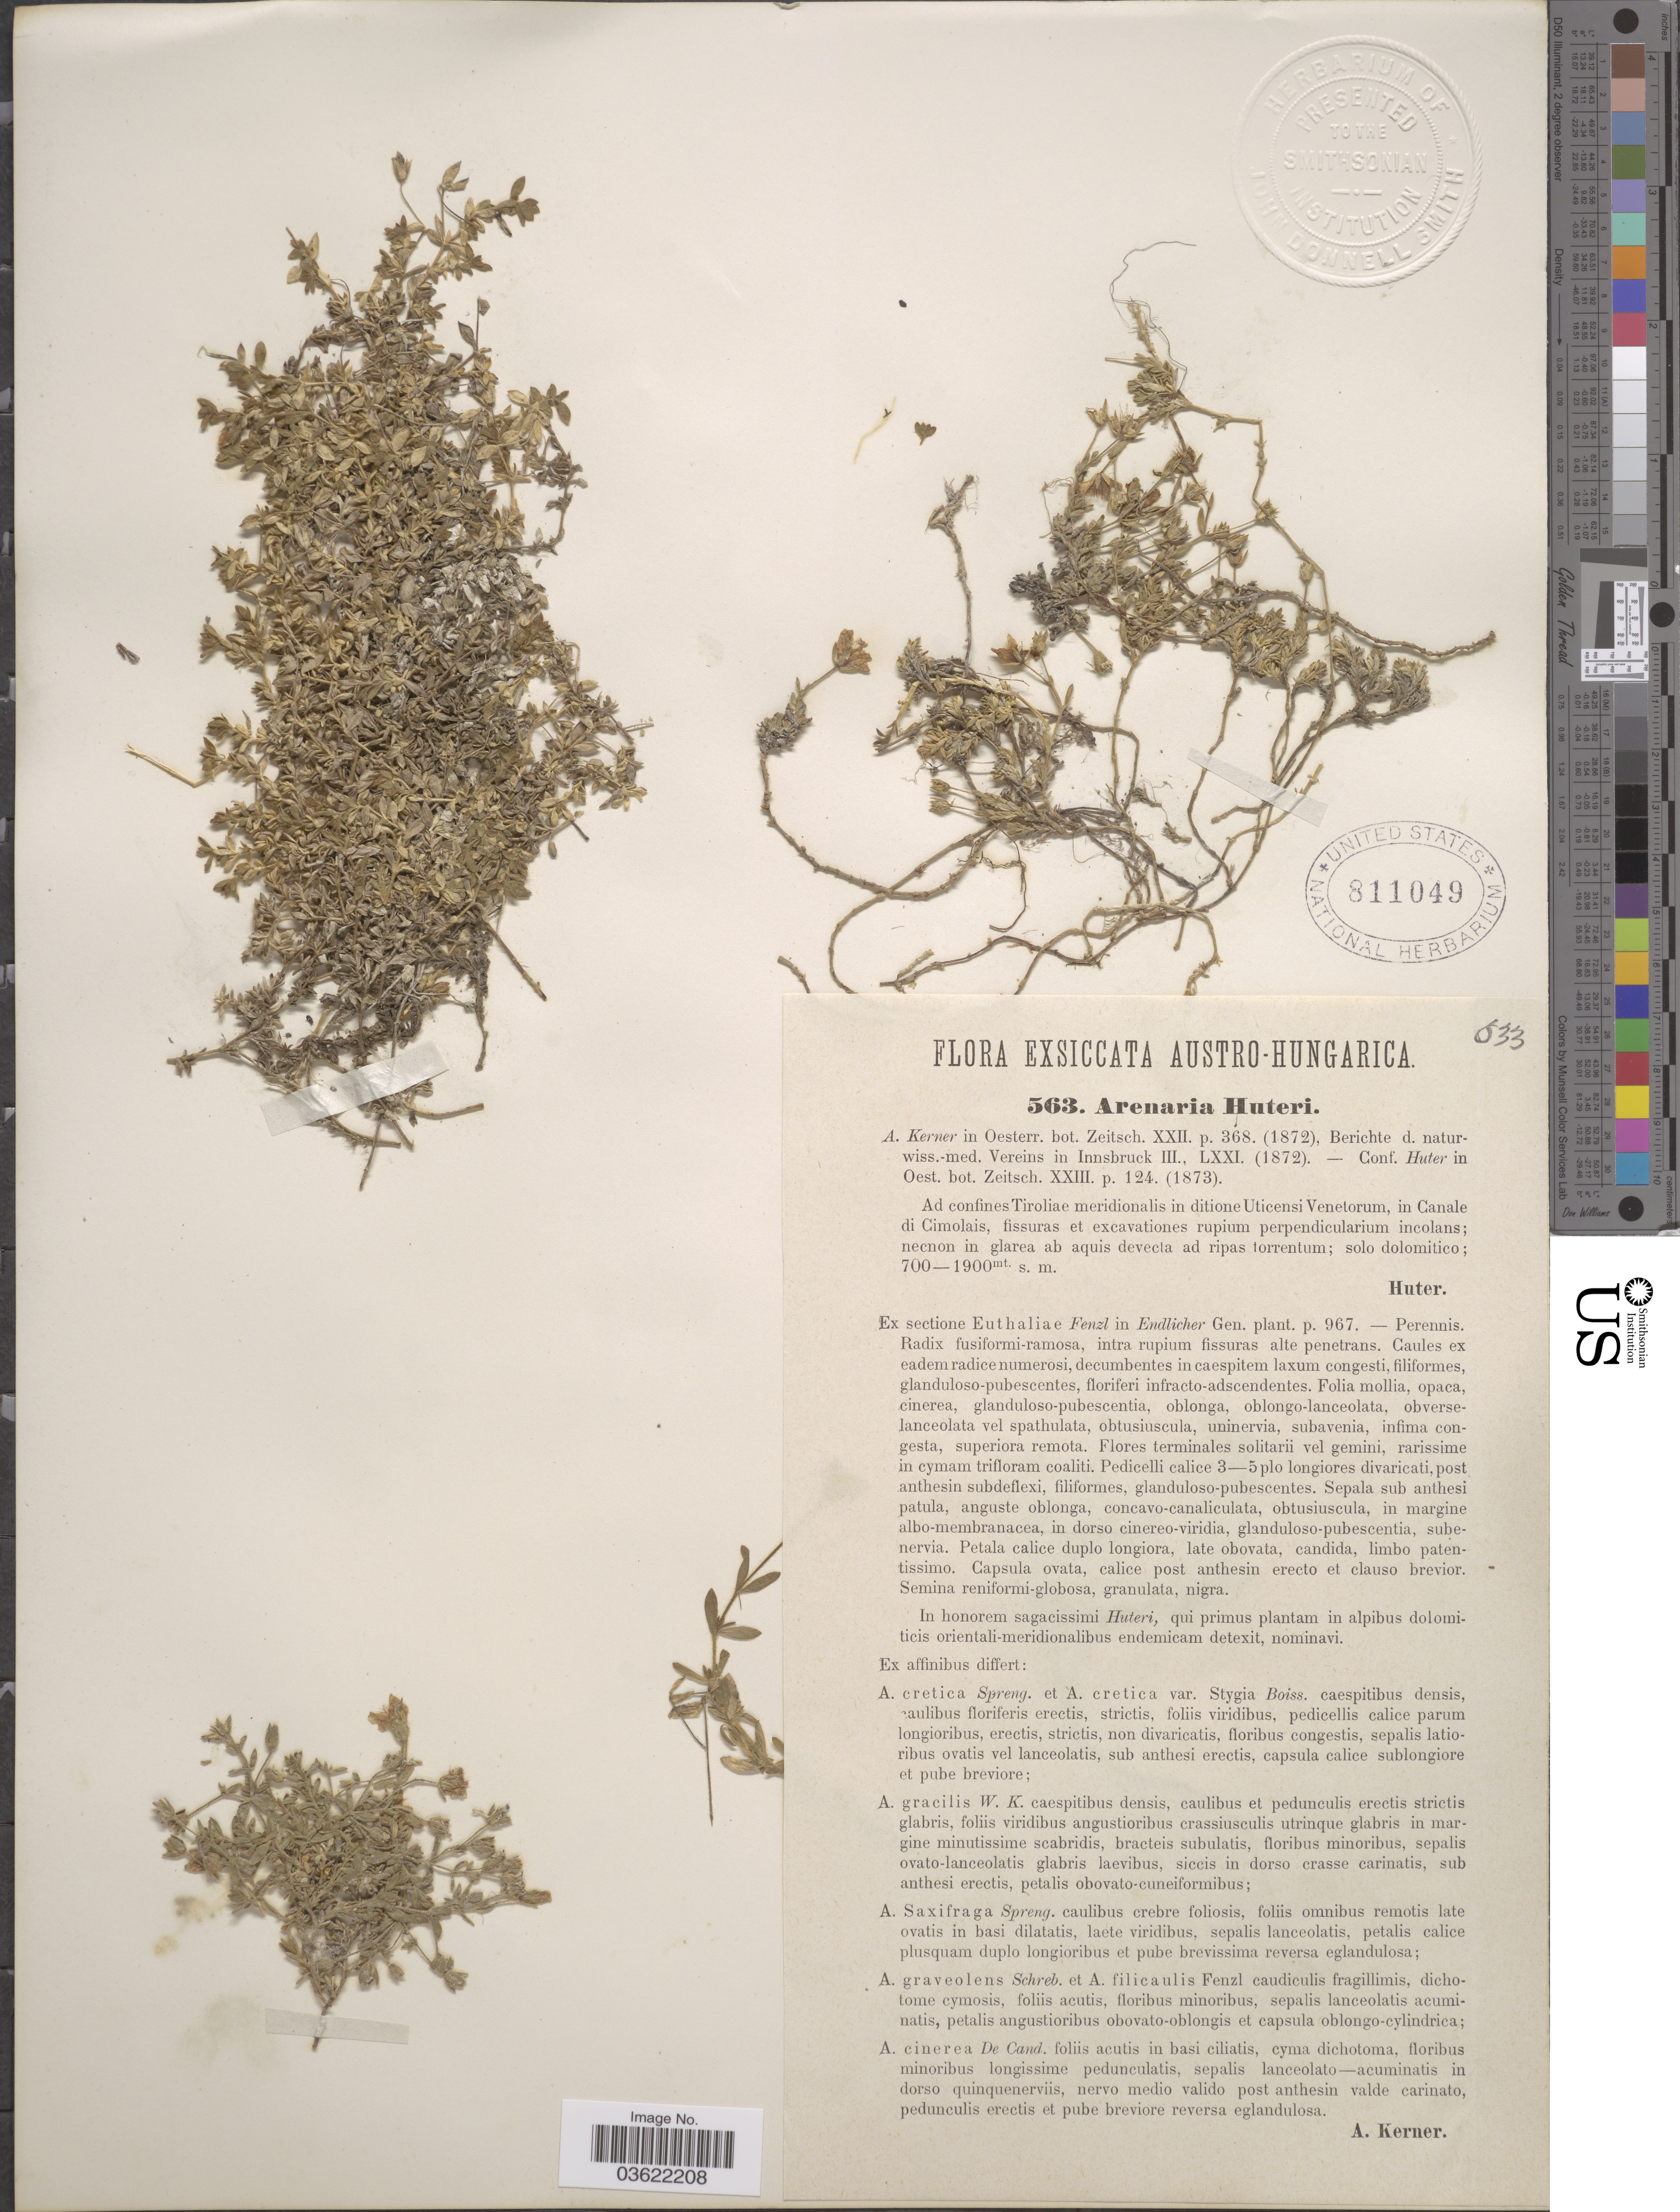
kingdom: Plantae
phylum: Tracheophyta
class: Magnoliopsida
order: Caryophyllales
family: Caryophyllaceae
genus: Arenaria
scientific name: Arenaria huteri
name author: A. Kern.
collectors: -. Huter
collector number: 563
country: Spain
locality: Austro-Hungarica. Ad confines Tiroliae meridionalis in ditione Uticensi Venetorum, in Canale di Cimolais.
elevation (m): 700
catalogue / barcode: US 811049